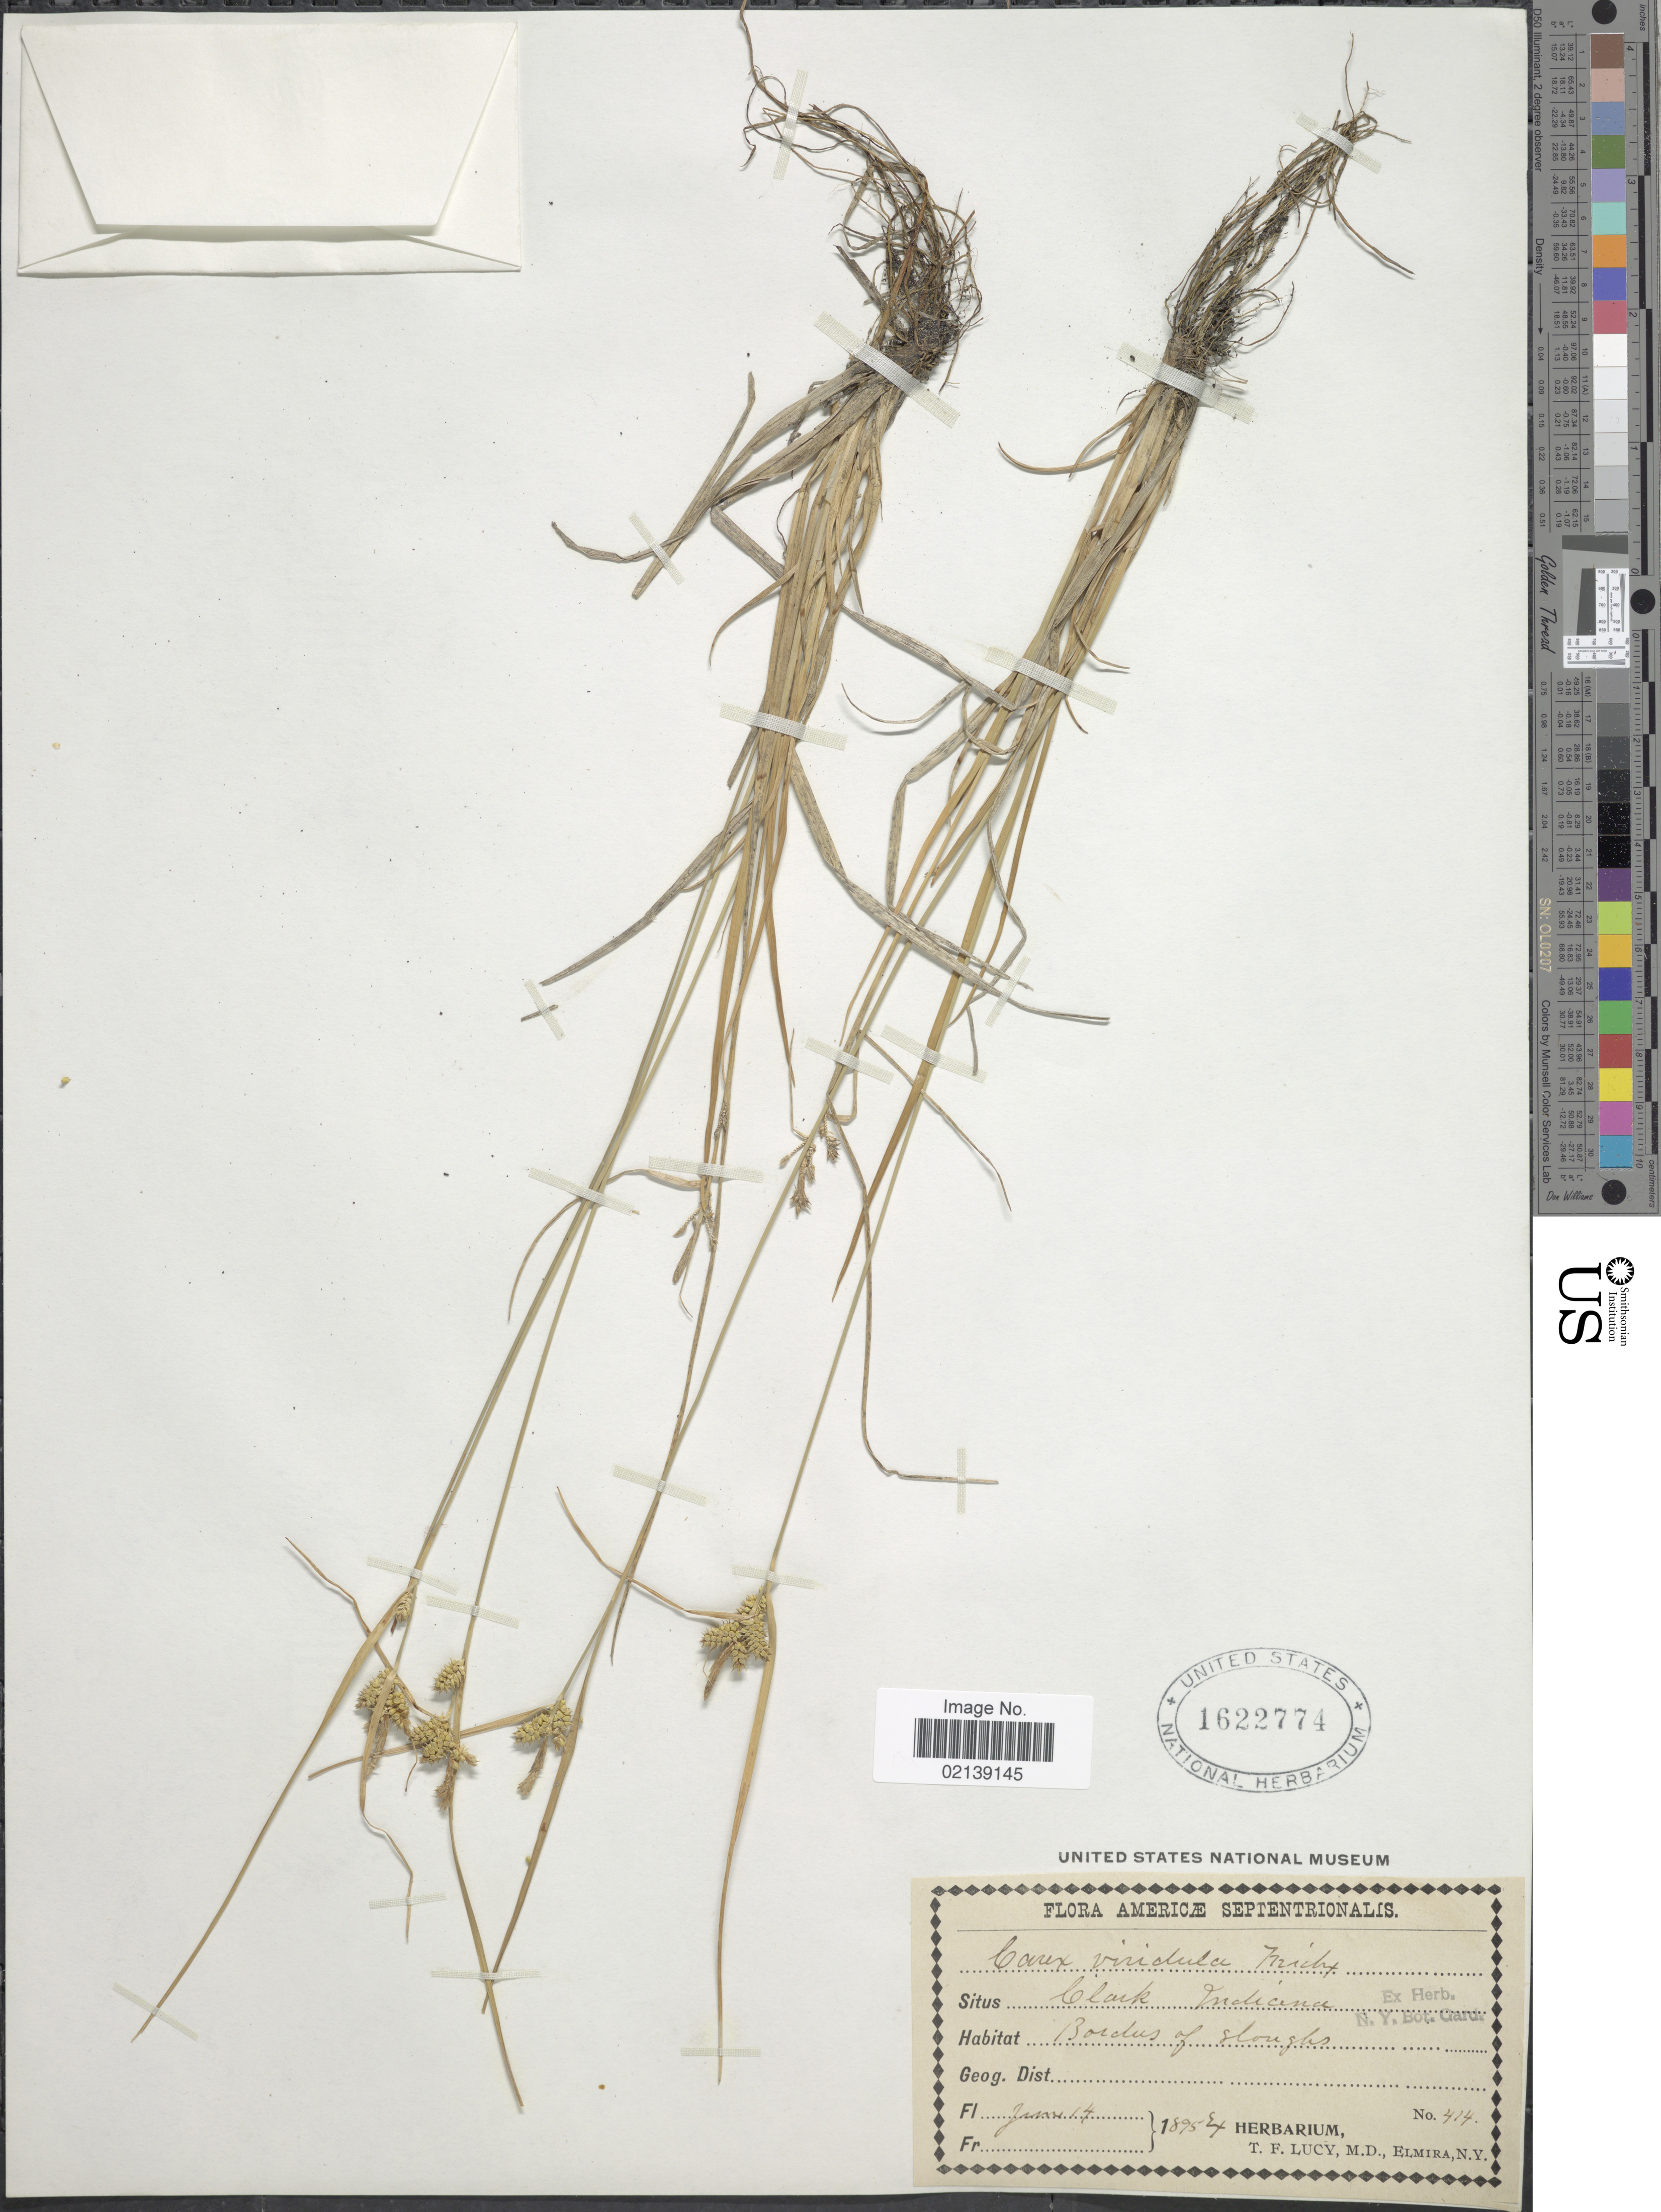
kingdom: Plantae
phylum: Tracheophyta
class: Liliopsida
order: Poales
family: Cyperaceae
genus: Carex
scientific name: Carex oederi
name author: Retz.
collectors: Ex herb. T. F. Lucy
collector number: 414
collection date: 1895-06-14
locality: Borders of sloughs, Americae Septentrionalis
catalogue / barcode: US 1622774